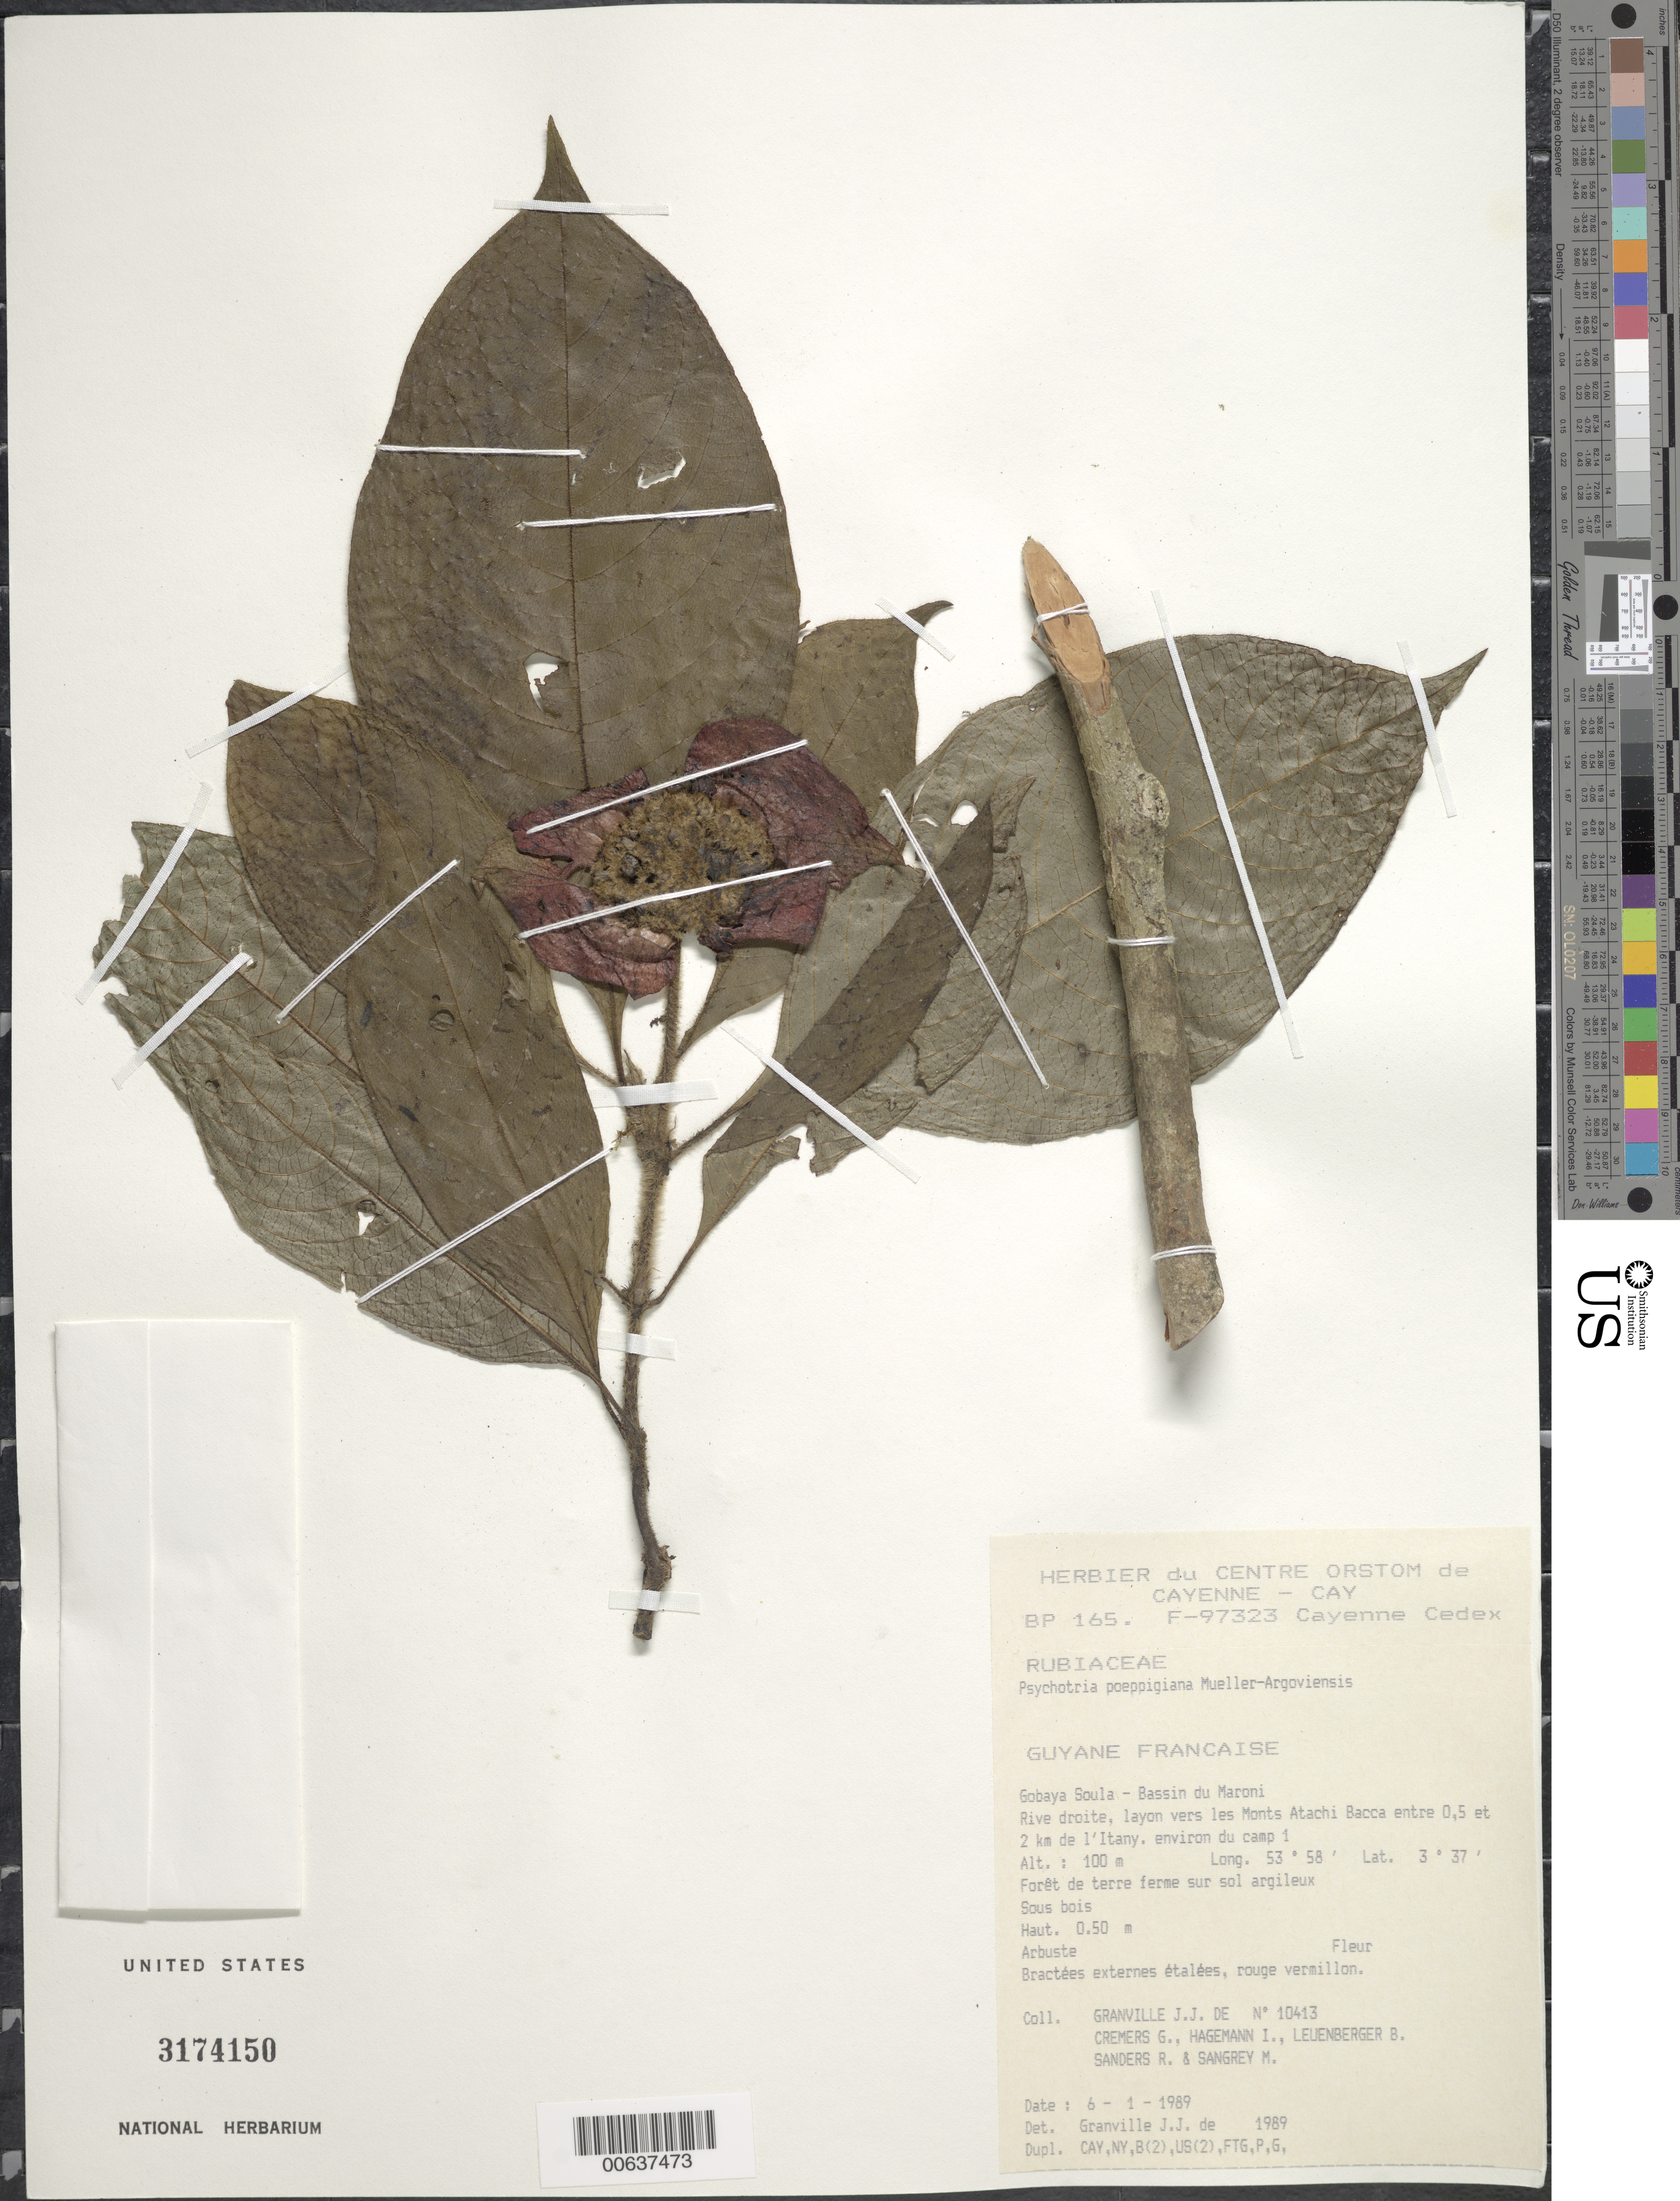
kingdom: Plantae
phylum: Tracheophyta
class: Magnoliopsida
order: Gentianales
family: Rubiaceae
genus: Palicourea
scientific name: Palicourea tomentosa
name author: (Aubl.) Borhidi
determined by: Kirkbride, J. H., Jr.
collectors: J.-J. de Granville, G. Cremers, J. Hagemann, B. E. Leuenberger & M. S. Sangrey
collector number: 10413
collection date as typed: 6-Jan-89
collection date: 1989-01-06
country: French Guiana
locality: Gobaya Soula, Bassin du Maroni, layon vers Monts Atachi-Bacca, rive droite de l'Itany, entre 0.2 et 1.5 km. Env. De camp 1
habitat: Forêt de terre ferme sur sol argileux. Sous bois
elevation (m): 100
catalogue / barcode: US 3174150